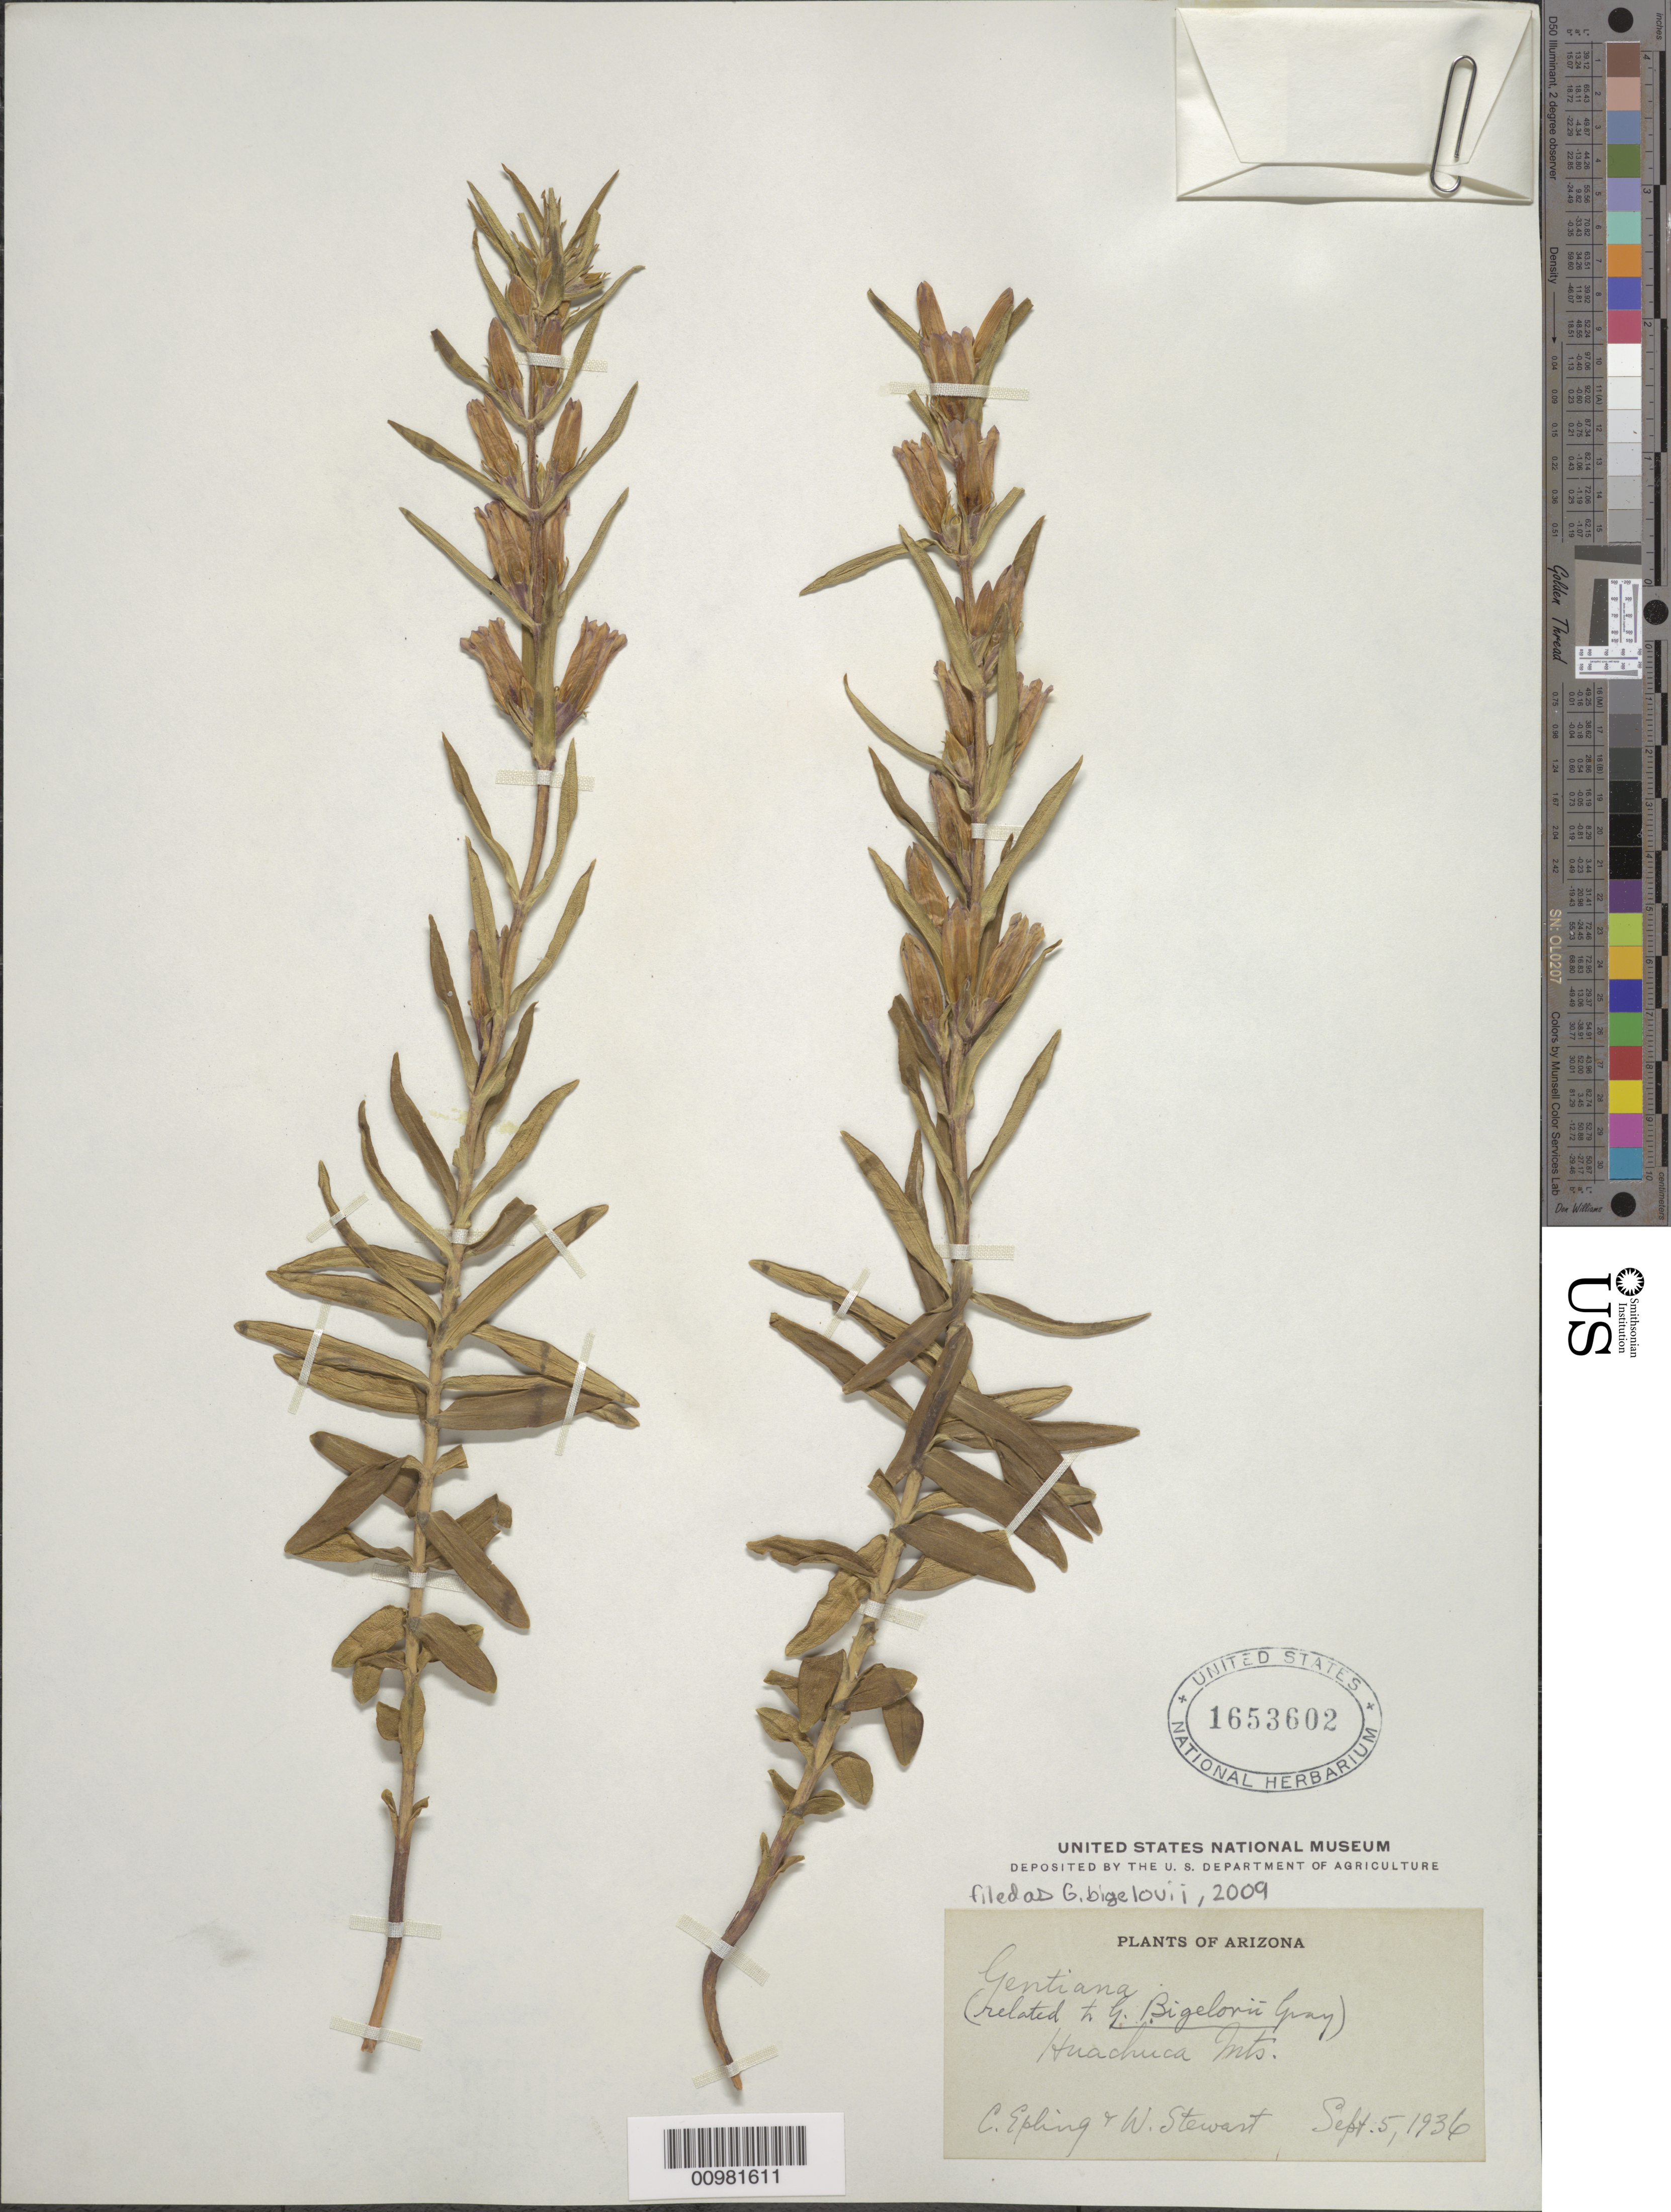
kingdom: Plantae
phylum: Tracheophyta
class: Magnoliopsida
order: Gentianales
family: Gentianaceae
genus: Gentiana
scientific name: Gentiana bigelovii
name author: A. Gray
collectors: C. C. Epling & W. Stewert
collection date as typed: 05 Sep 1936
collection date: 1936-09-05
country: United States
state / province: Arizona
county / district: Cochise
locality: Huachuca Mts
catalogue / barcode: US 1653602